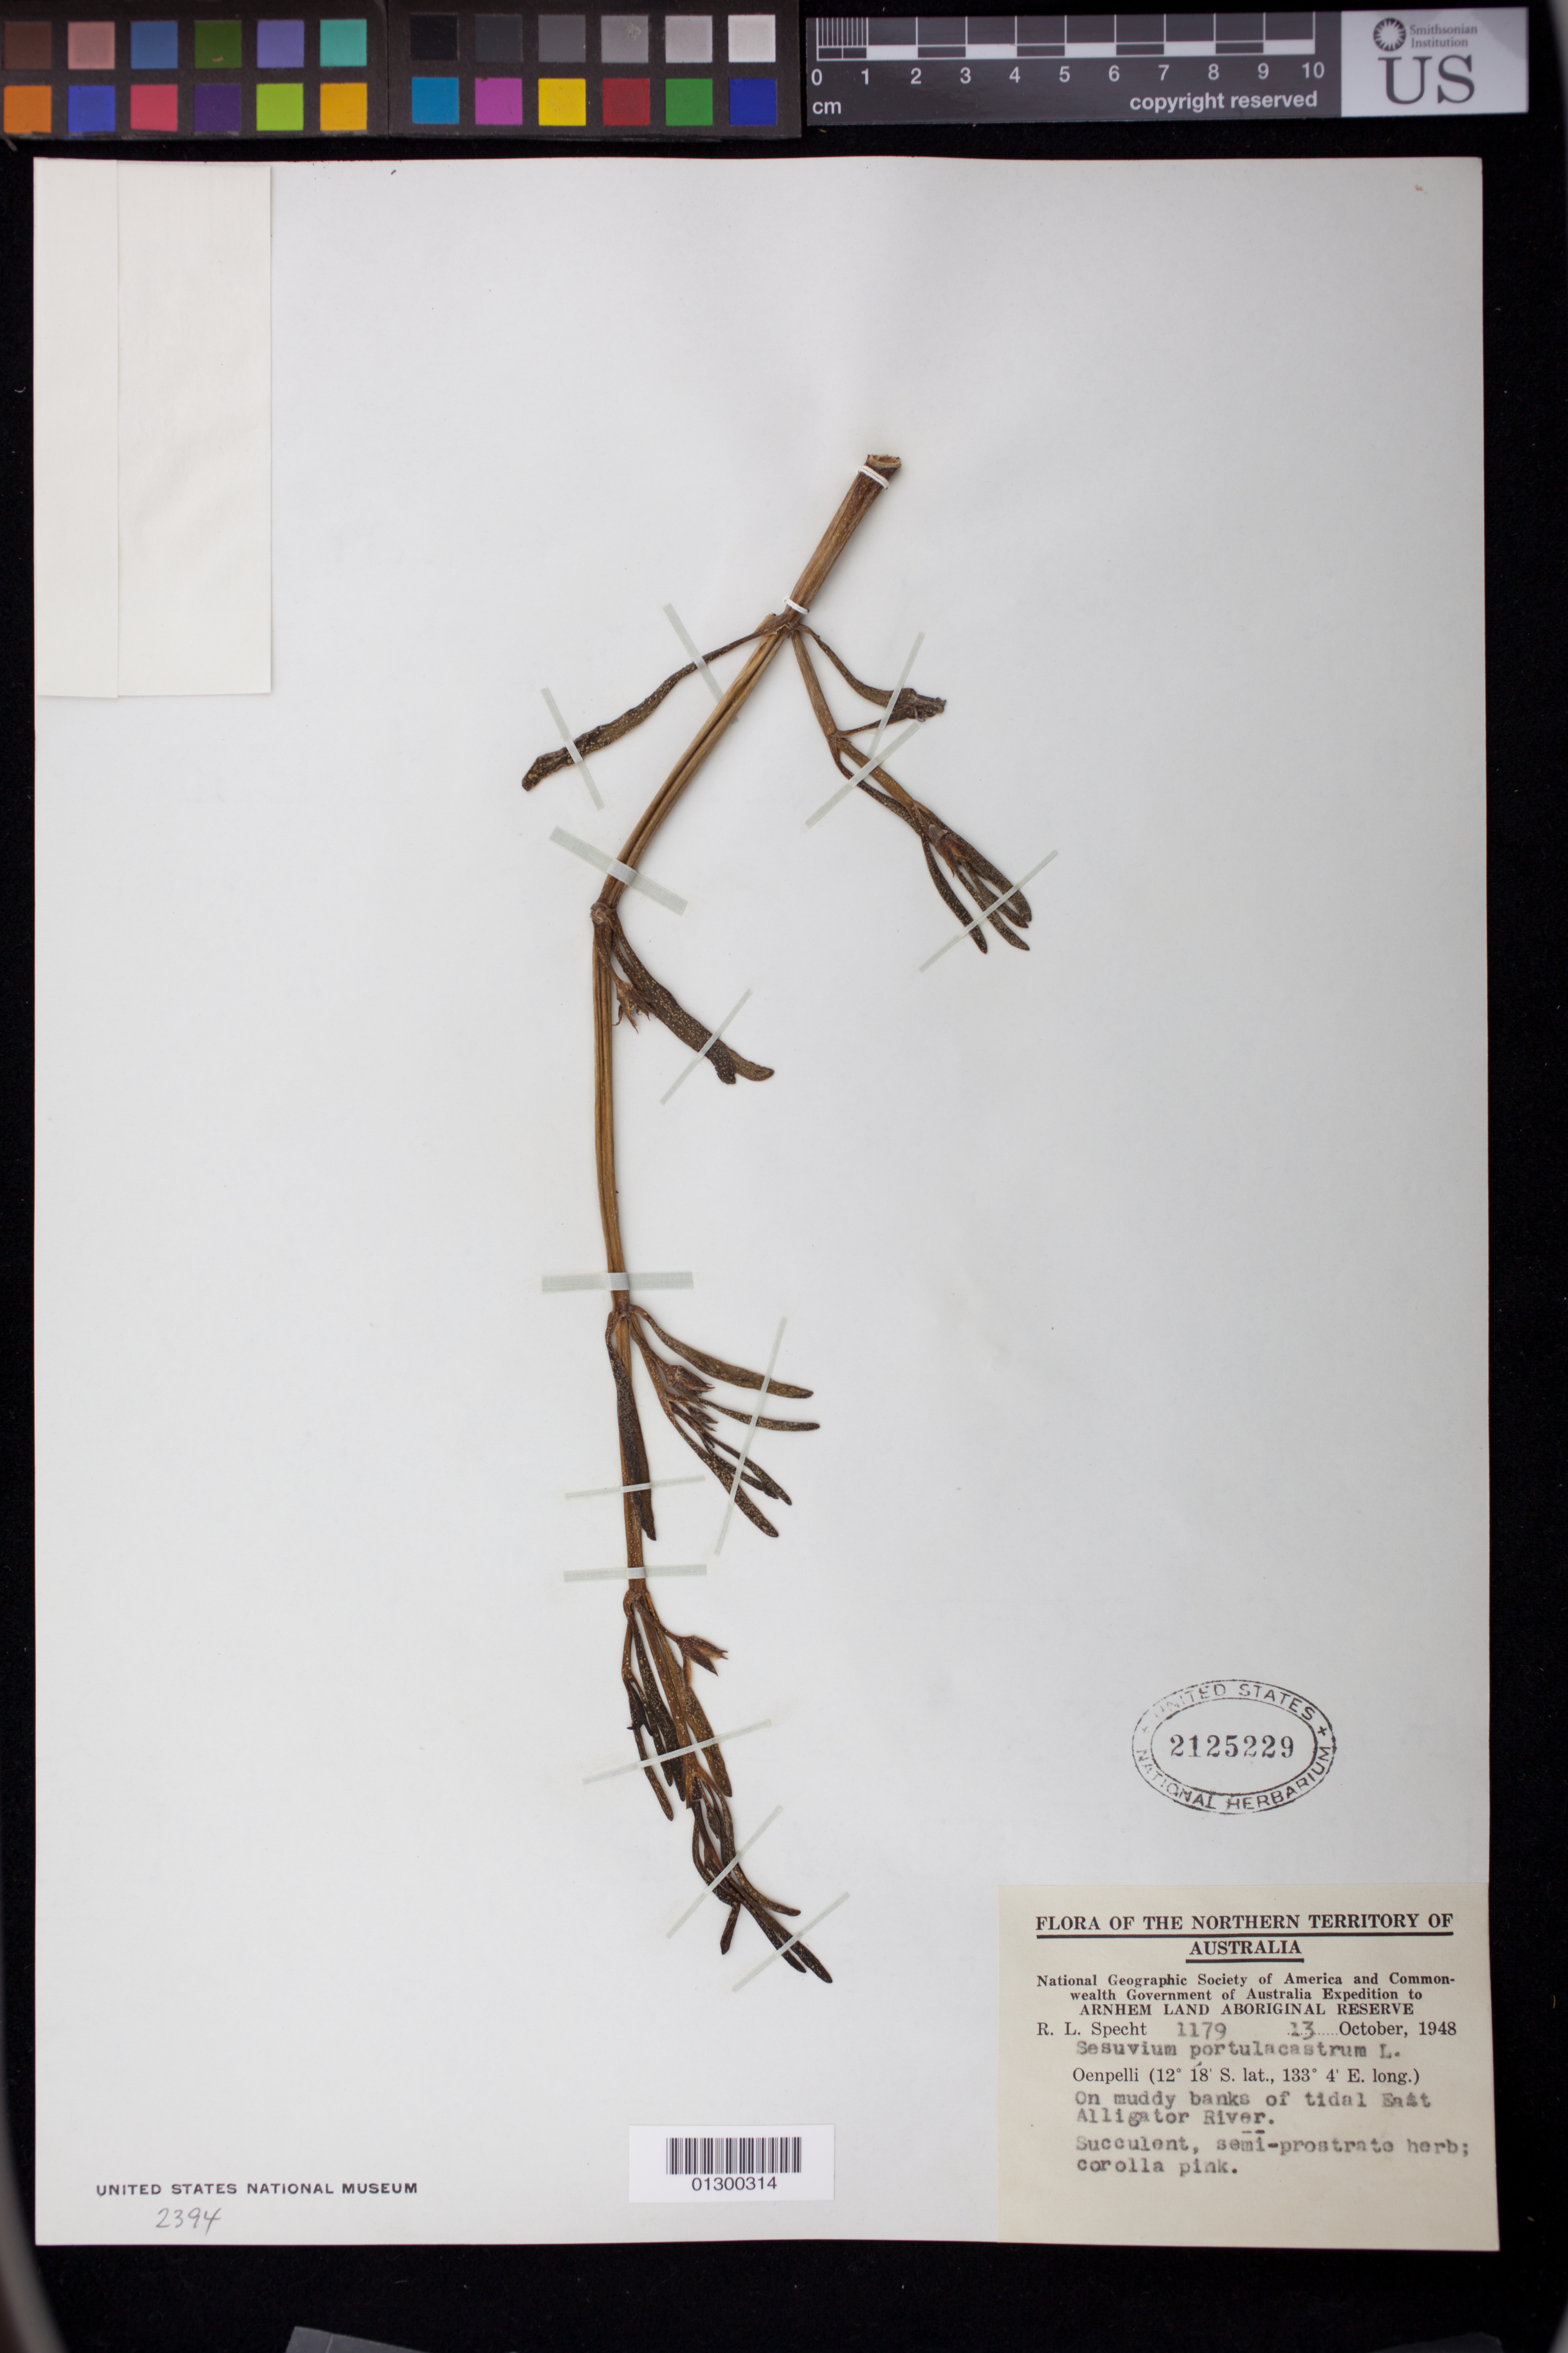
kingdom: Plantae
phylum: Tracheophyta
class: Magnoliopsida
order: Caryophyllales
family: Aizoaceae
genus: Sesuvium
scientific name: Sesuvium portulacastrum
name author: (L.) L.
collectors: R. L. Specht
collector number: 1179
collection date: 1948-10-13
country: Australia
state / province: Northern Territory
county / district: West Arnhem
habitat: On muddy banks of tidal East Alligator River.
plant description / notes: Succulent, semi-prostrate herb; corolla pink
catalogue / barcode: US 2125229